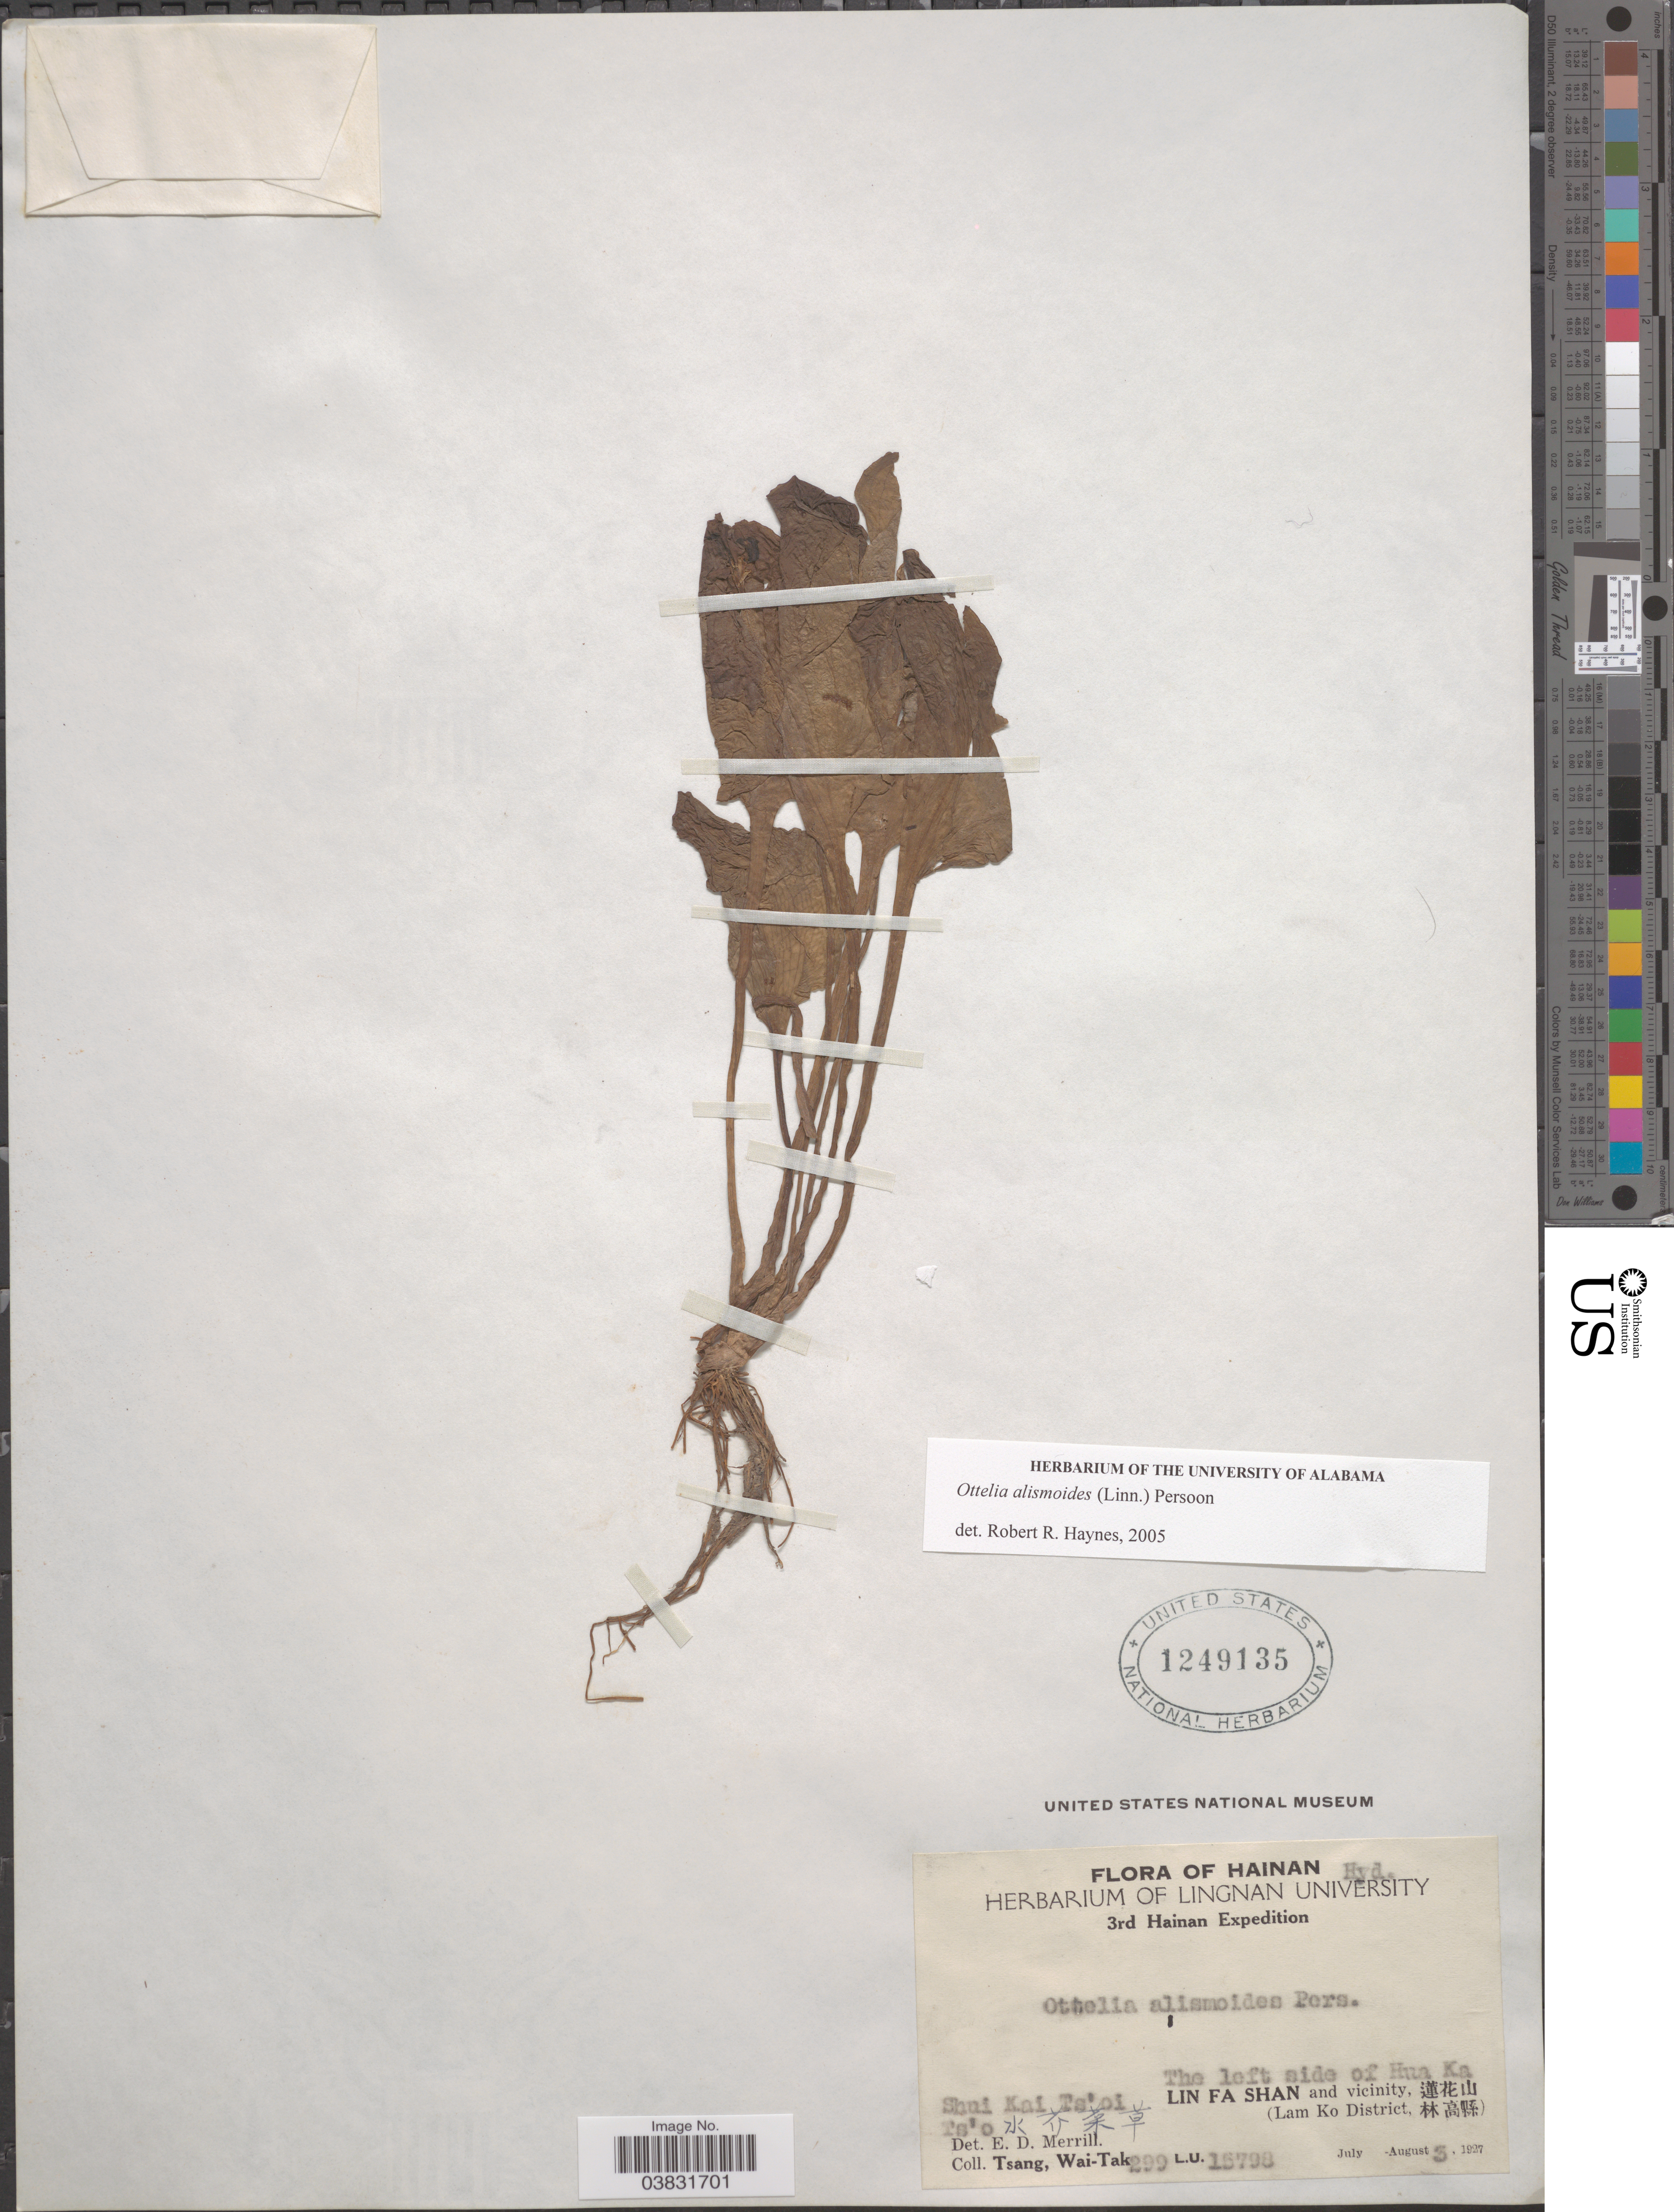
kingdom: Plantae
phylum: Tracheophyta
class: Liliopsida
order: Alismatales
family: Hydrocharitaceae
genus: Ottelia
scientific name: Ottelia alismoides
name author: Pers.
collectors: W. T. Tsang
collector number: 299L.U.15798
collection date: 1927-08-03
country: China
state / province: Hainan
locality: Shui Kai Ts'oi Ts'o. The left side of Hua Ka. Lin Fa Shan and vicinity, X. (Lam Ko District, X).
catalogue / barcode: US 1249135